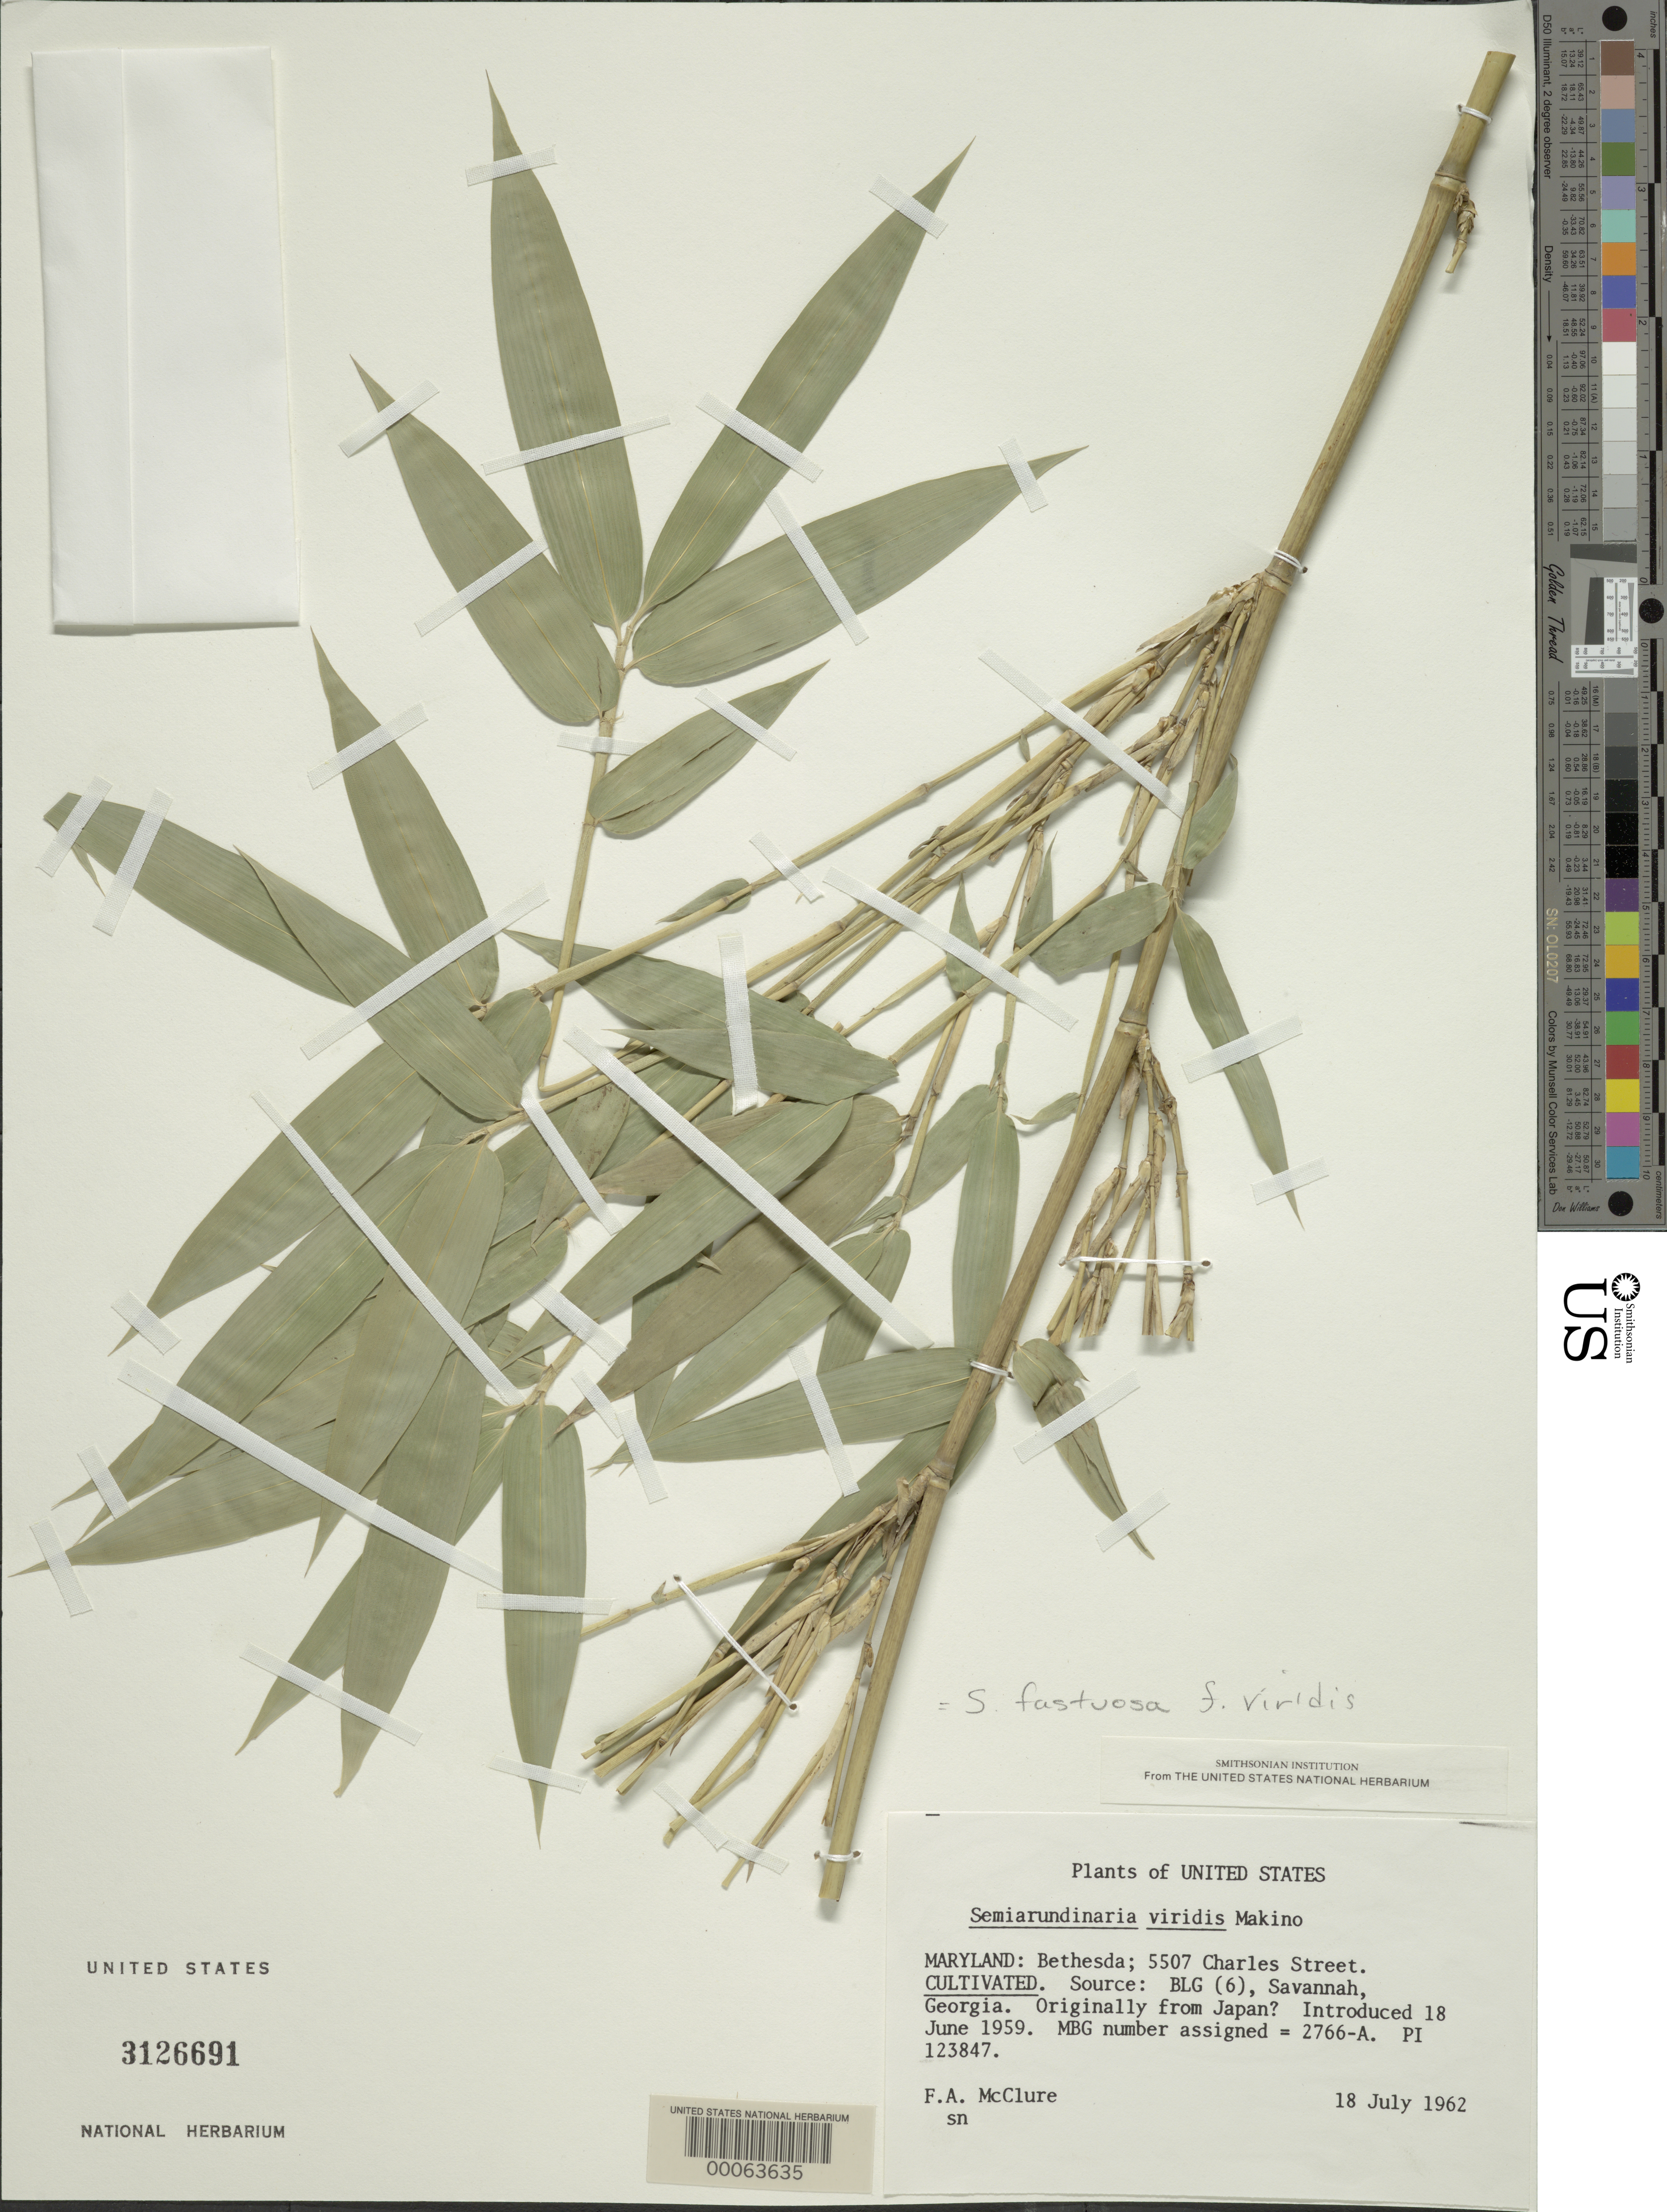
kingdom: Plantae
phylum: Tracheophyta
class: Liliopsida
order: Poales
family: Poaceae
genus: Semiarundinaria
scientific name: Semiarundinaria fastuosa f. viridis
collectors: F. A. McClure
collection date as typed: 18 Jul 1962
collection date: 1962-07-18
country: United States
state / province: Maryland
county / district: Montgomery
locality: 5507 Charles Street, Bethesda (McClure's garden)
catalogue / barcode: US 3126691